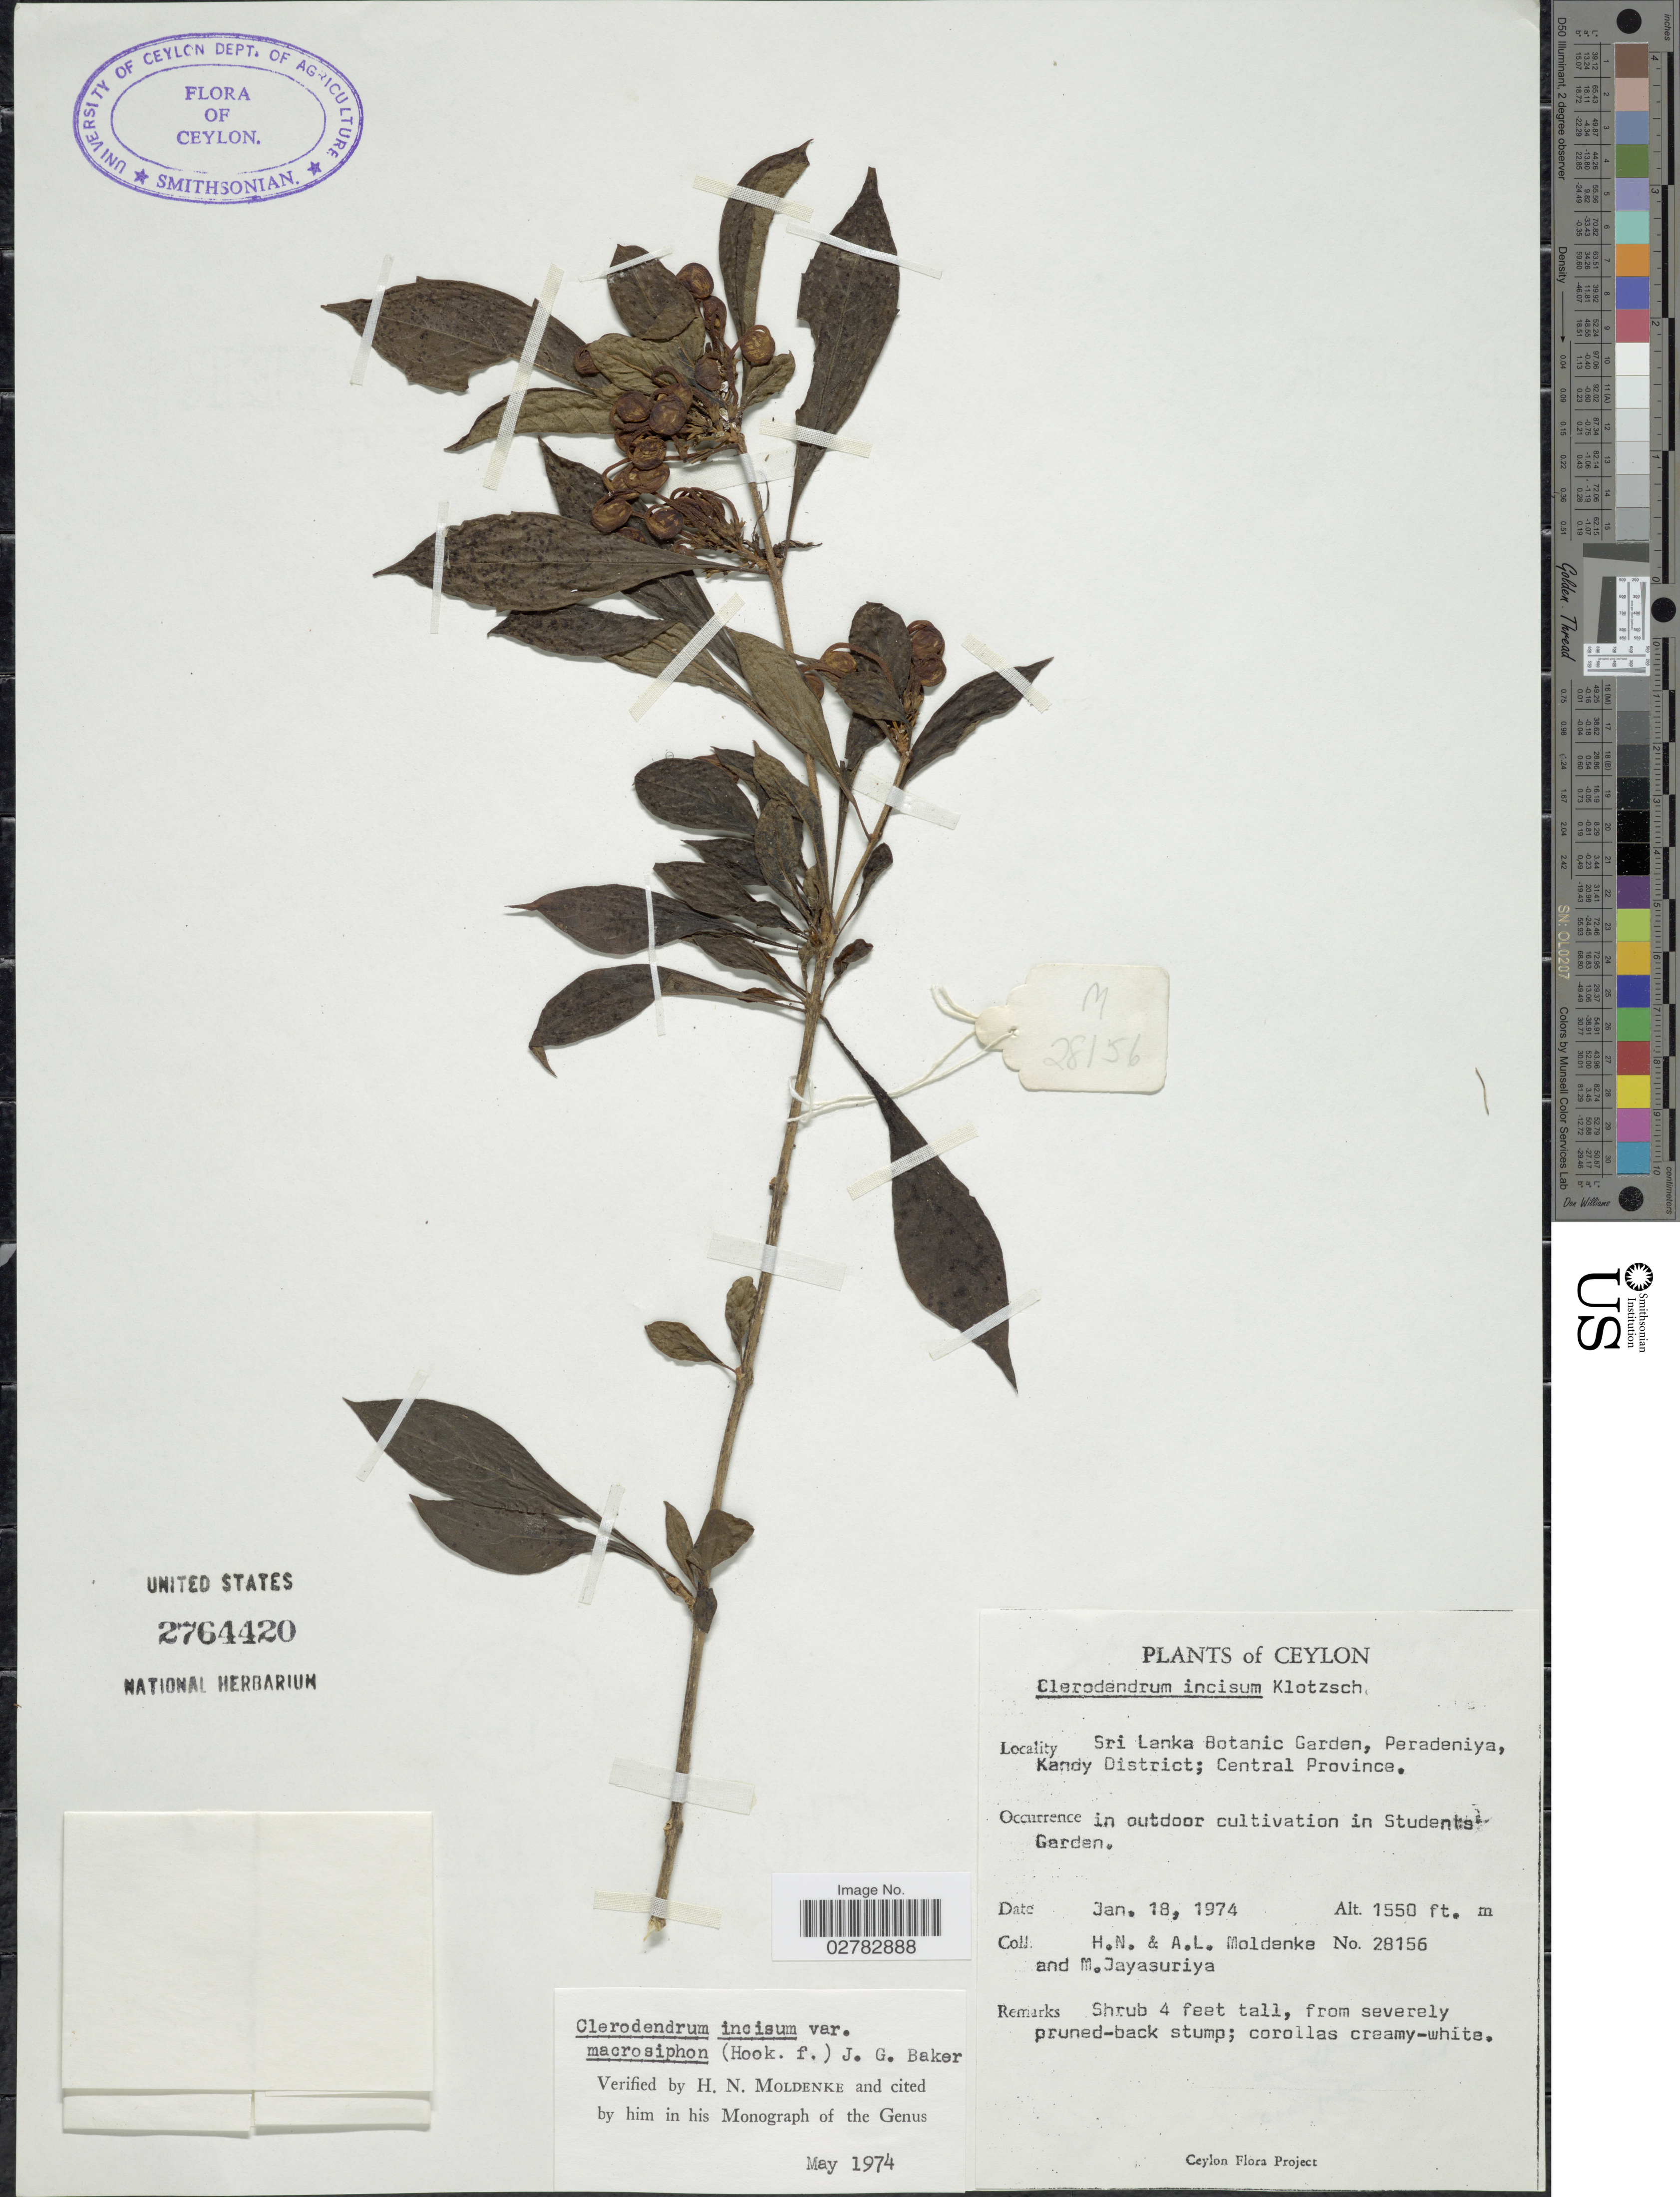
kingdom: Plantae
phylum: Tracheophyta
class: Magnoliopsida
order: Lamiales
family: Lamiaceae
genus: Clerodendrum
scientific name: Clerodendrum incisum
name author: Klotzsch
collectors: H. N. Moldenke, A. L. Moldenke & M. Jayasuriya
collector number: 28156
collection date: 1974-01-18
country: Sri Lanka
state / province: Central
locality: Ceylon. Sri Lanka Botanic Garden, Peradeniya, Kandy District. In outdoor cultivation in Students' Garden.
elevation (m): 472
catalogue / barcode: US 2764420